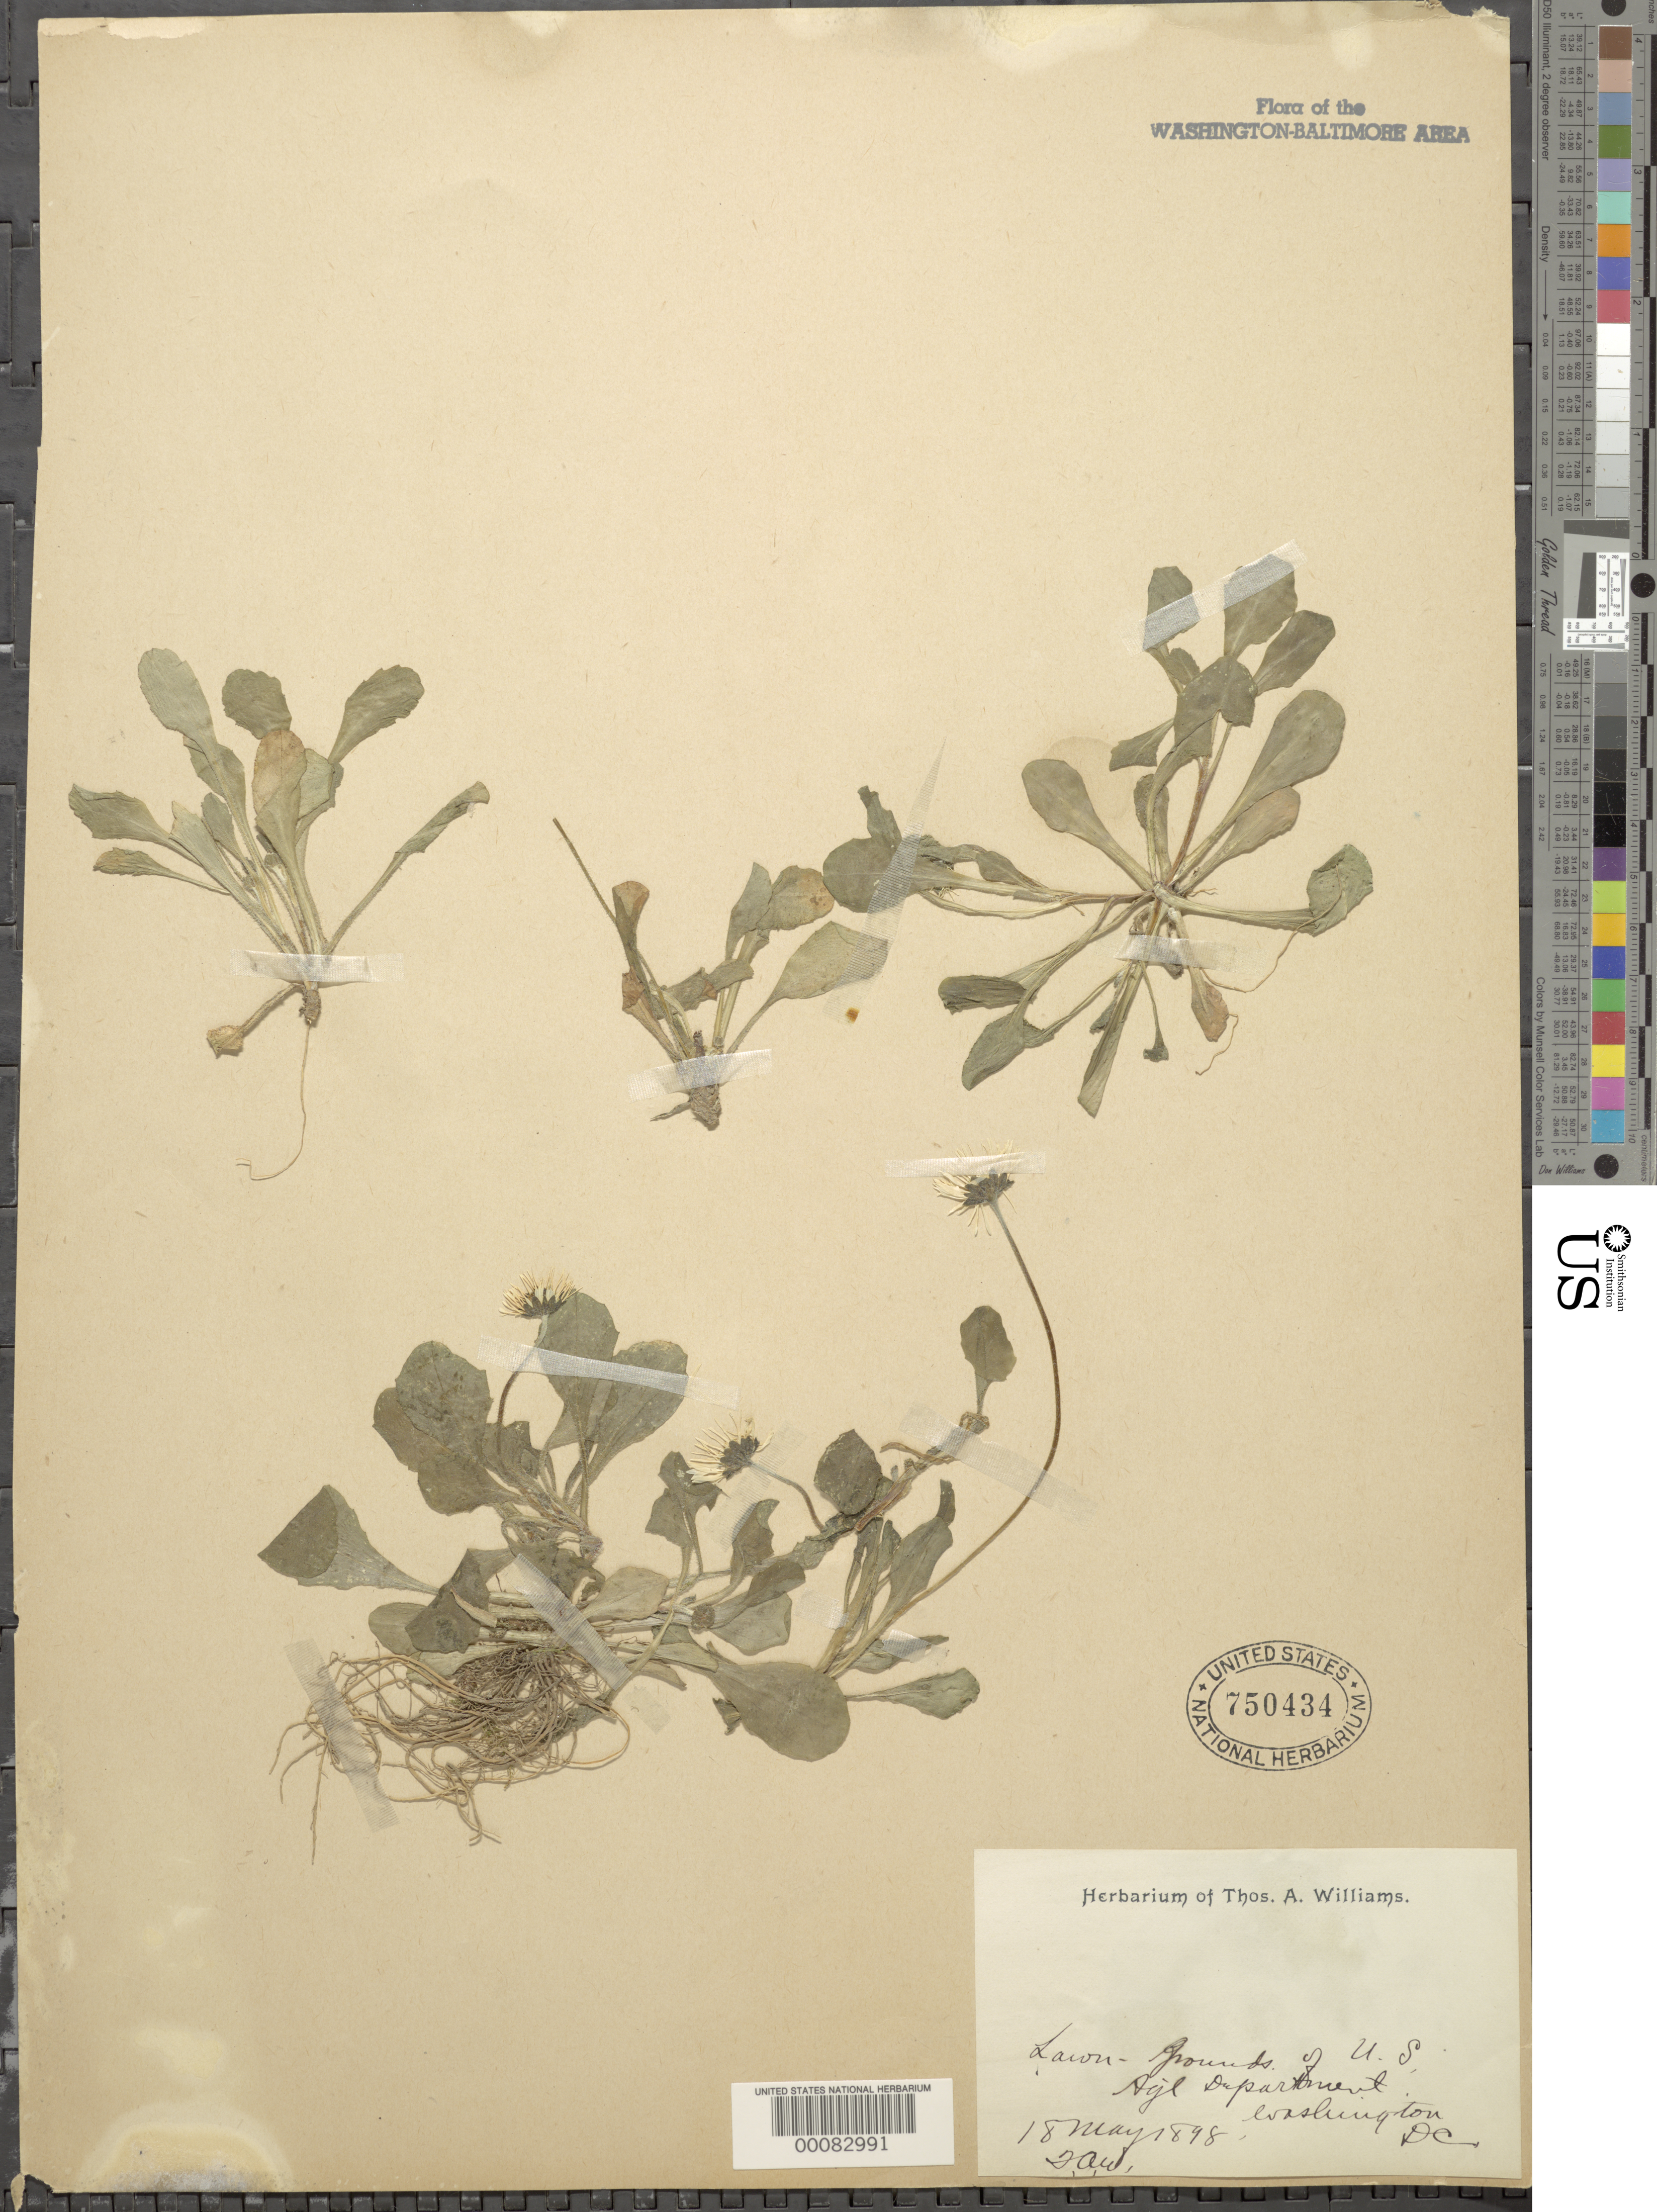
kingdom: Plantae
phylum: Tracheophyta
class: Magnoliopsida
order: Asterales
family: Asteraceae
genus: Bellis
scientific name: Bellis perennis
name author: L.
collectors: T. A. Williams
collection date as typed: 18 May 1898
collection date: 1898-05-18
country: United States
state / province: District of Columbia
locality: US Agricultural Dept.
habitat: Lawn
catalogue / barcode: US 750434